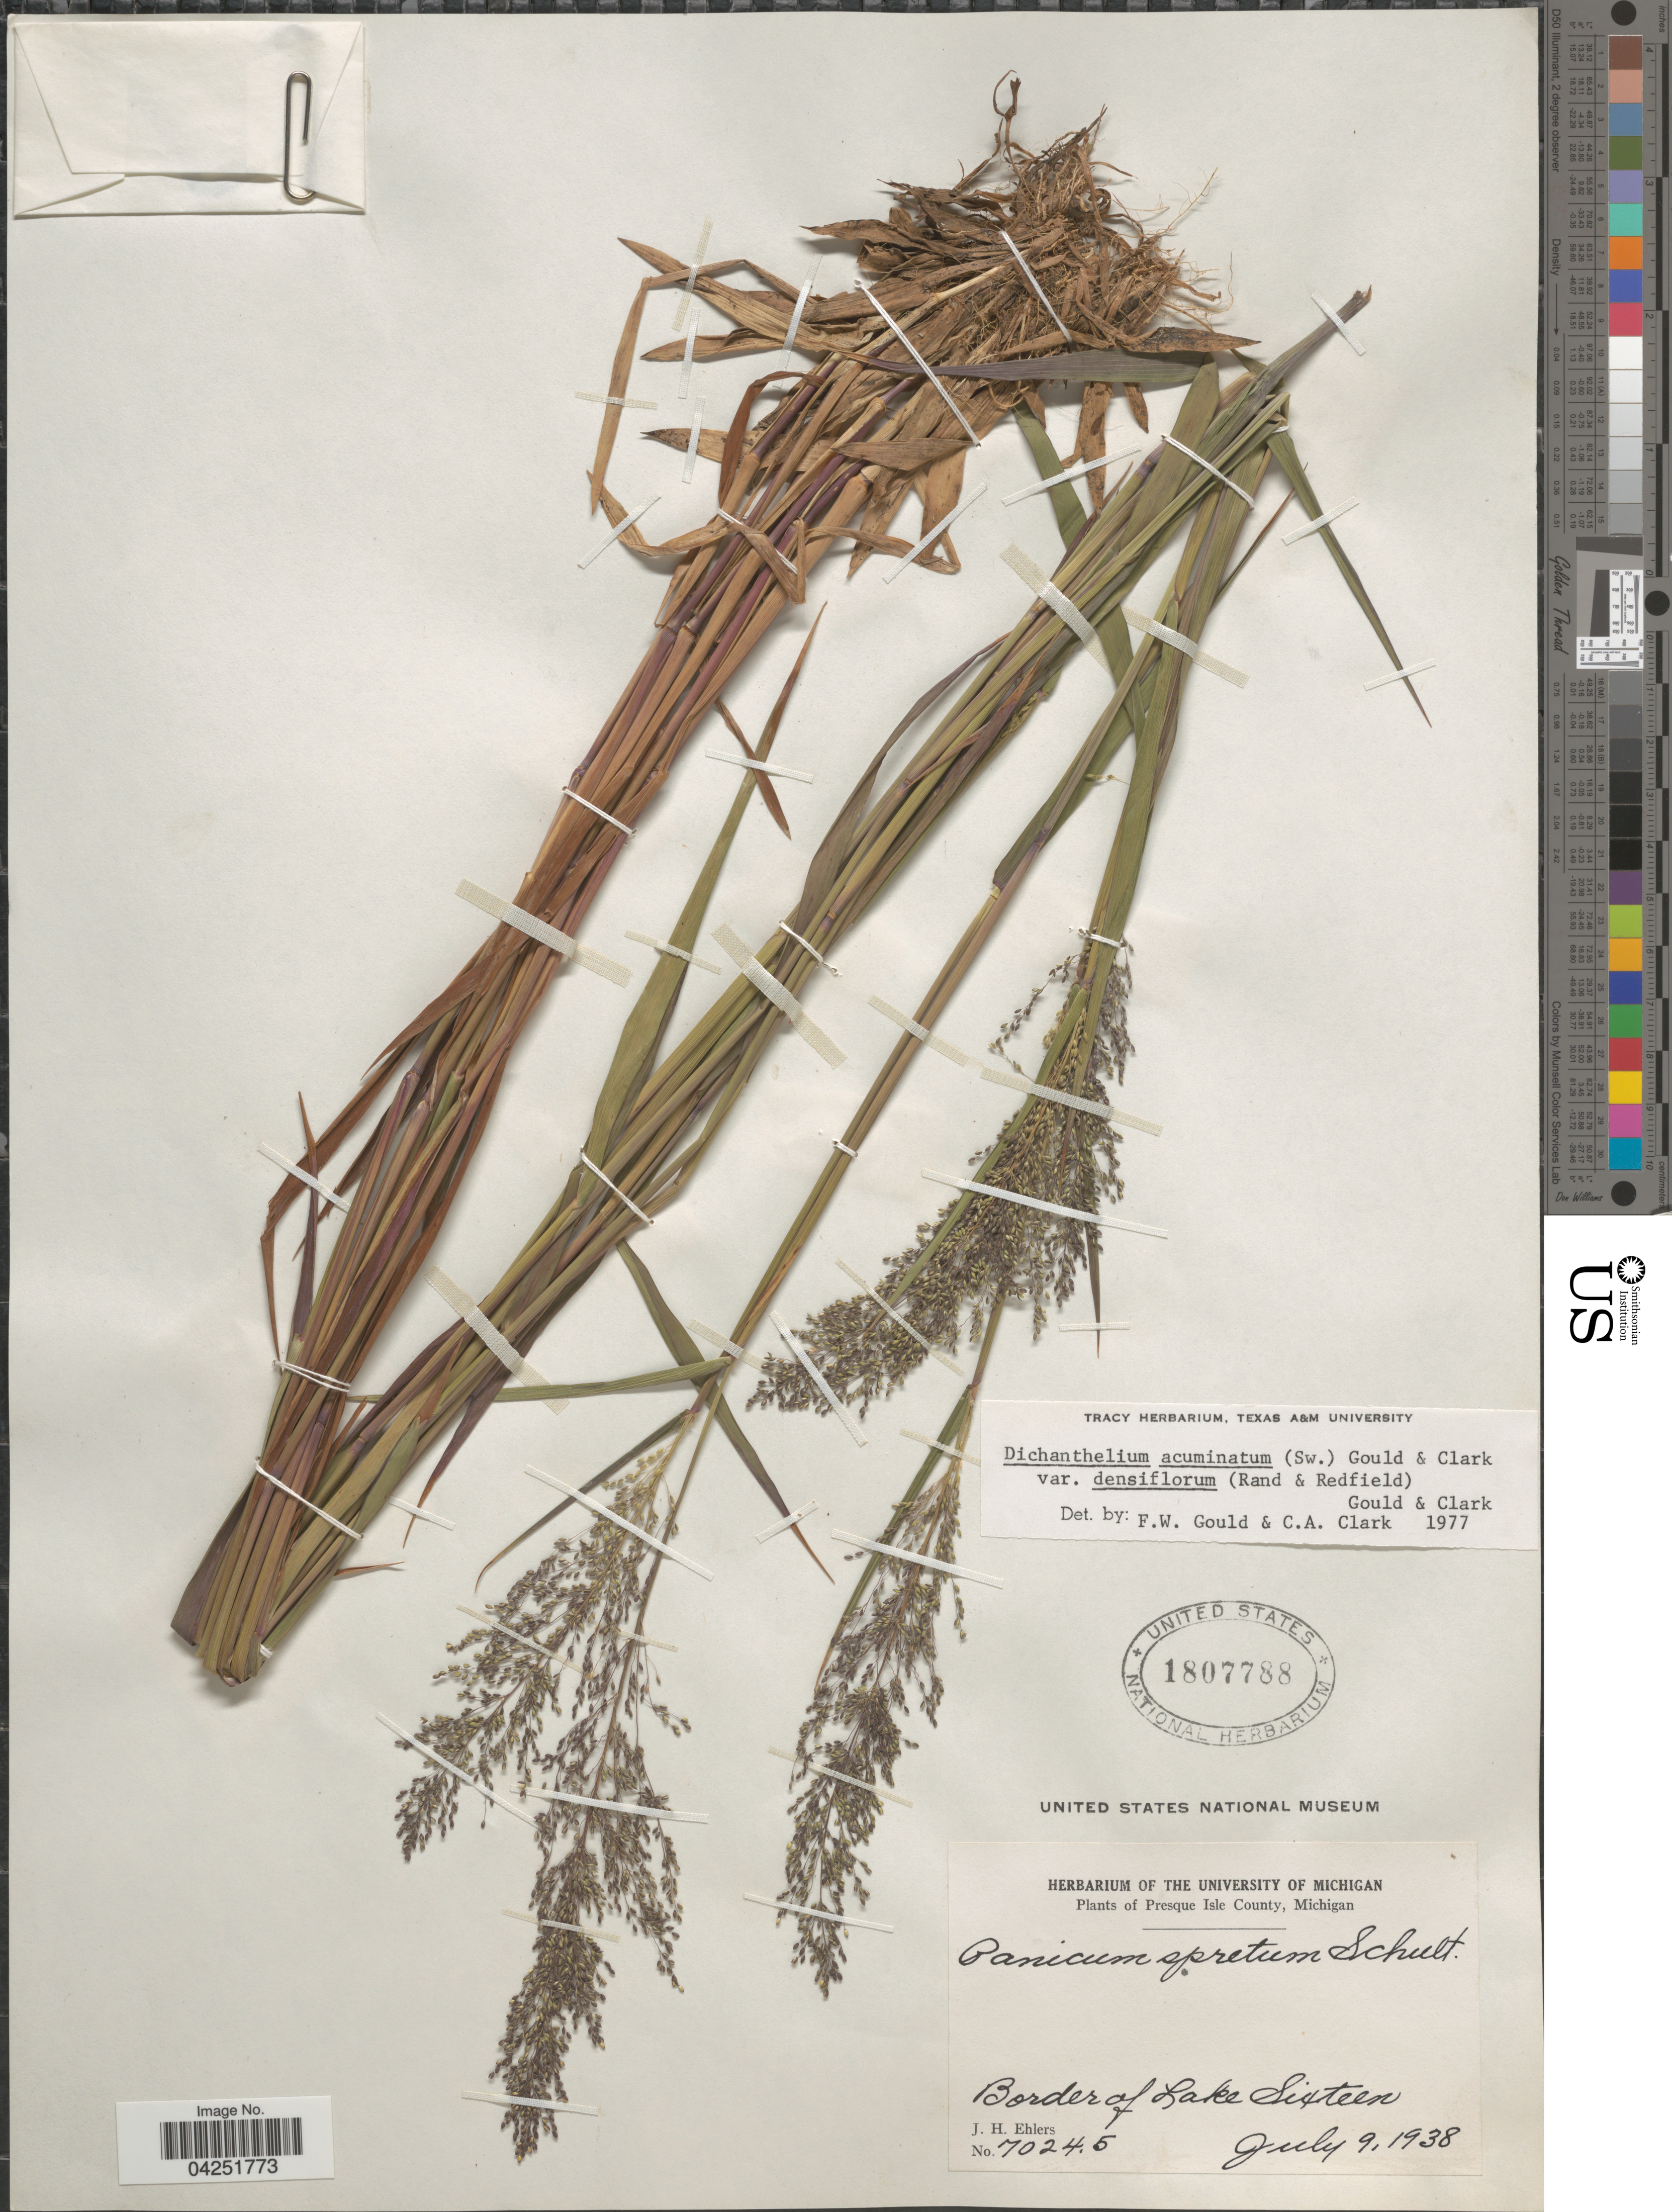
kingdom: Plantae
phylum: Tracheophyta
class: Liliopsida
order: Poales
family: Poaceae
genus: Dichanthelium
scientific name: Dichanthelium acuminatum var. densiflorum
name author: (Rand & Redfield) Gould & C.A. Clark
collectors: J. H. Ehlers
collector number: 70245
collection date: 1938-07-09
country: United States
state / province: Michigan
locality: Presque Isle County. Border of Lake Sixteen.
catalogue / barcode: US 1807788